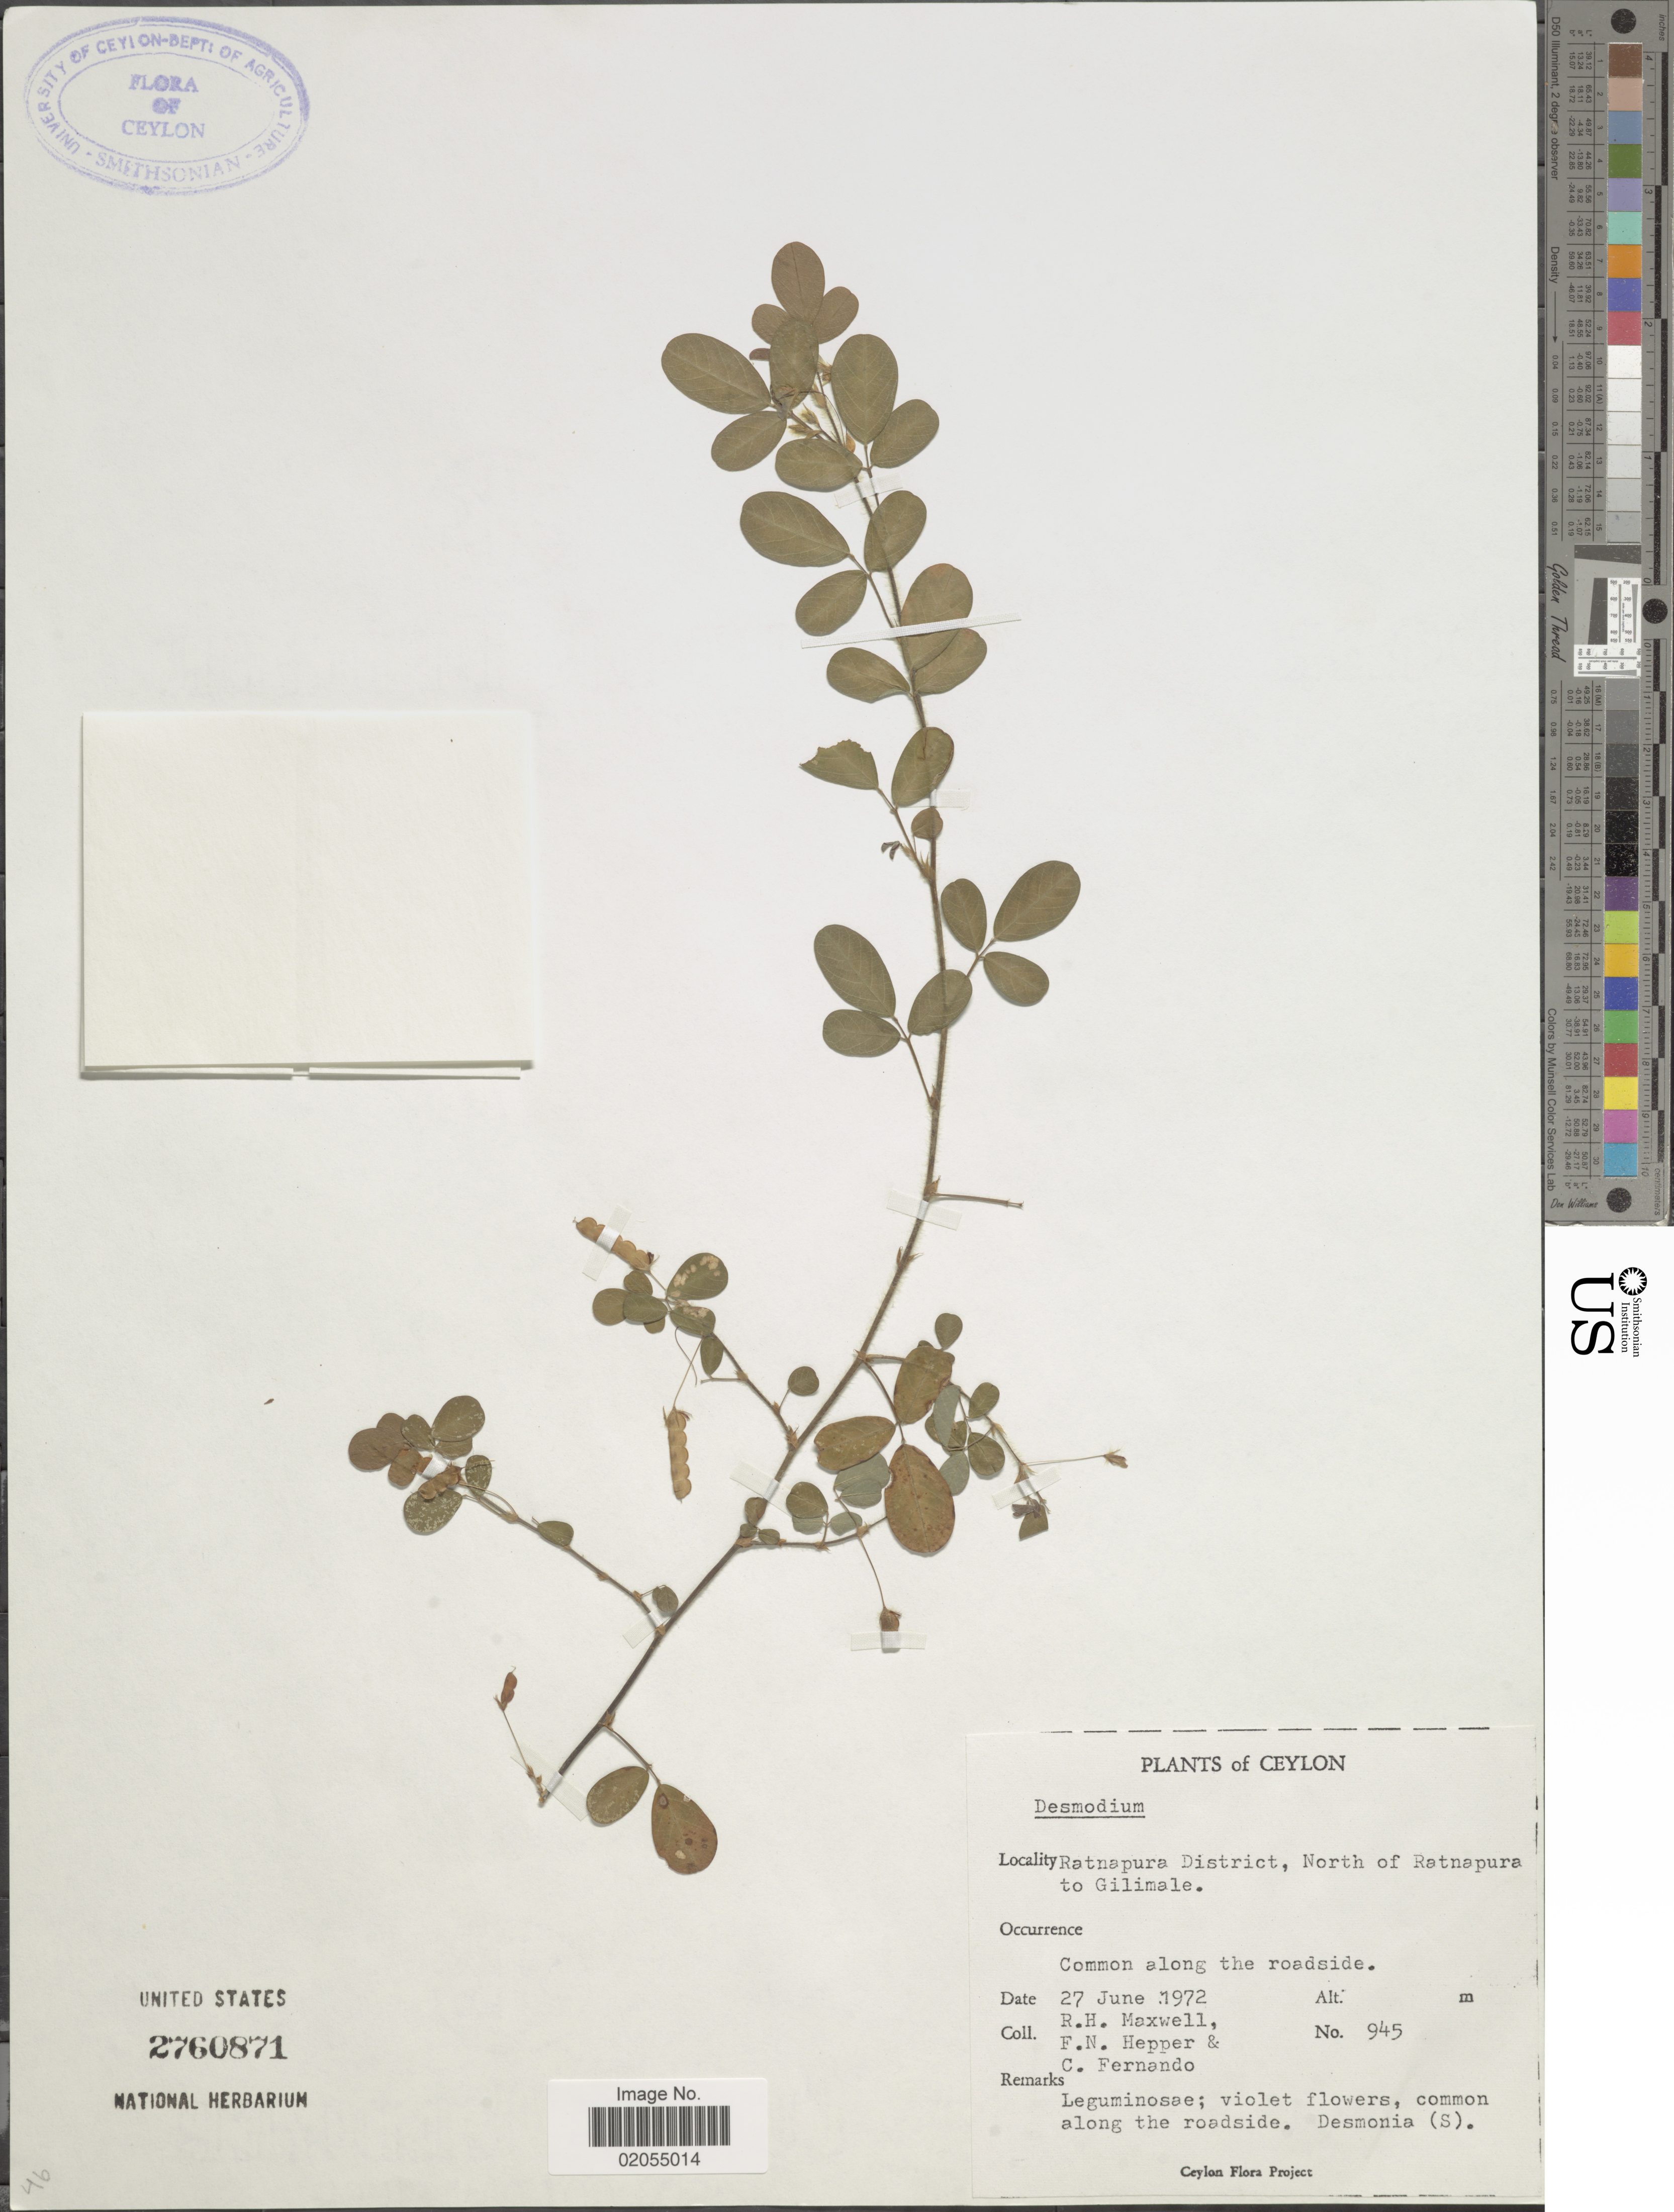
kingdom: Plantae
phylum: Tracheophyta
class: Magnoliopsida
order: Fabales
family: Fabaceae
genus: Desmodium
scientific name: Desmodium sp.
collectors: R. Maxwell, F. Hepper & C. Fernando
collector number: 945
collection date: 1972-06-27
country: Sri Lanka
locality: Ceylon. Ratnapura District, North of Ratnapura to Gilimale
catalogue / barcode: US 2760871